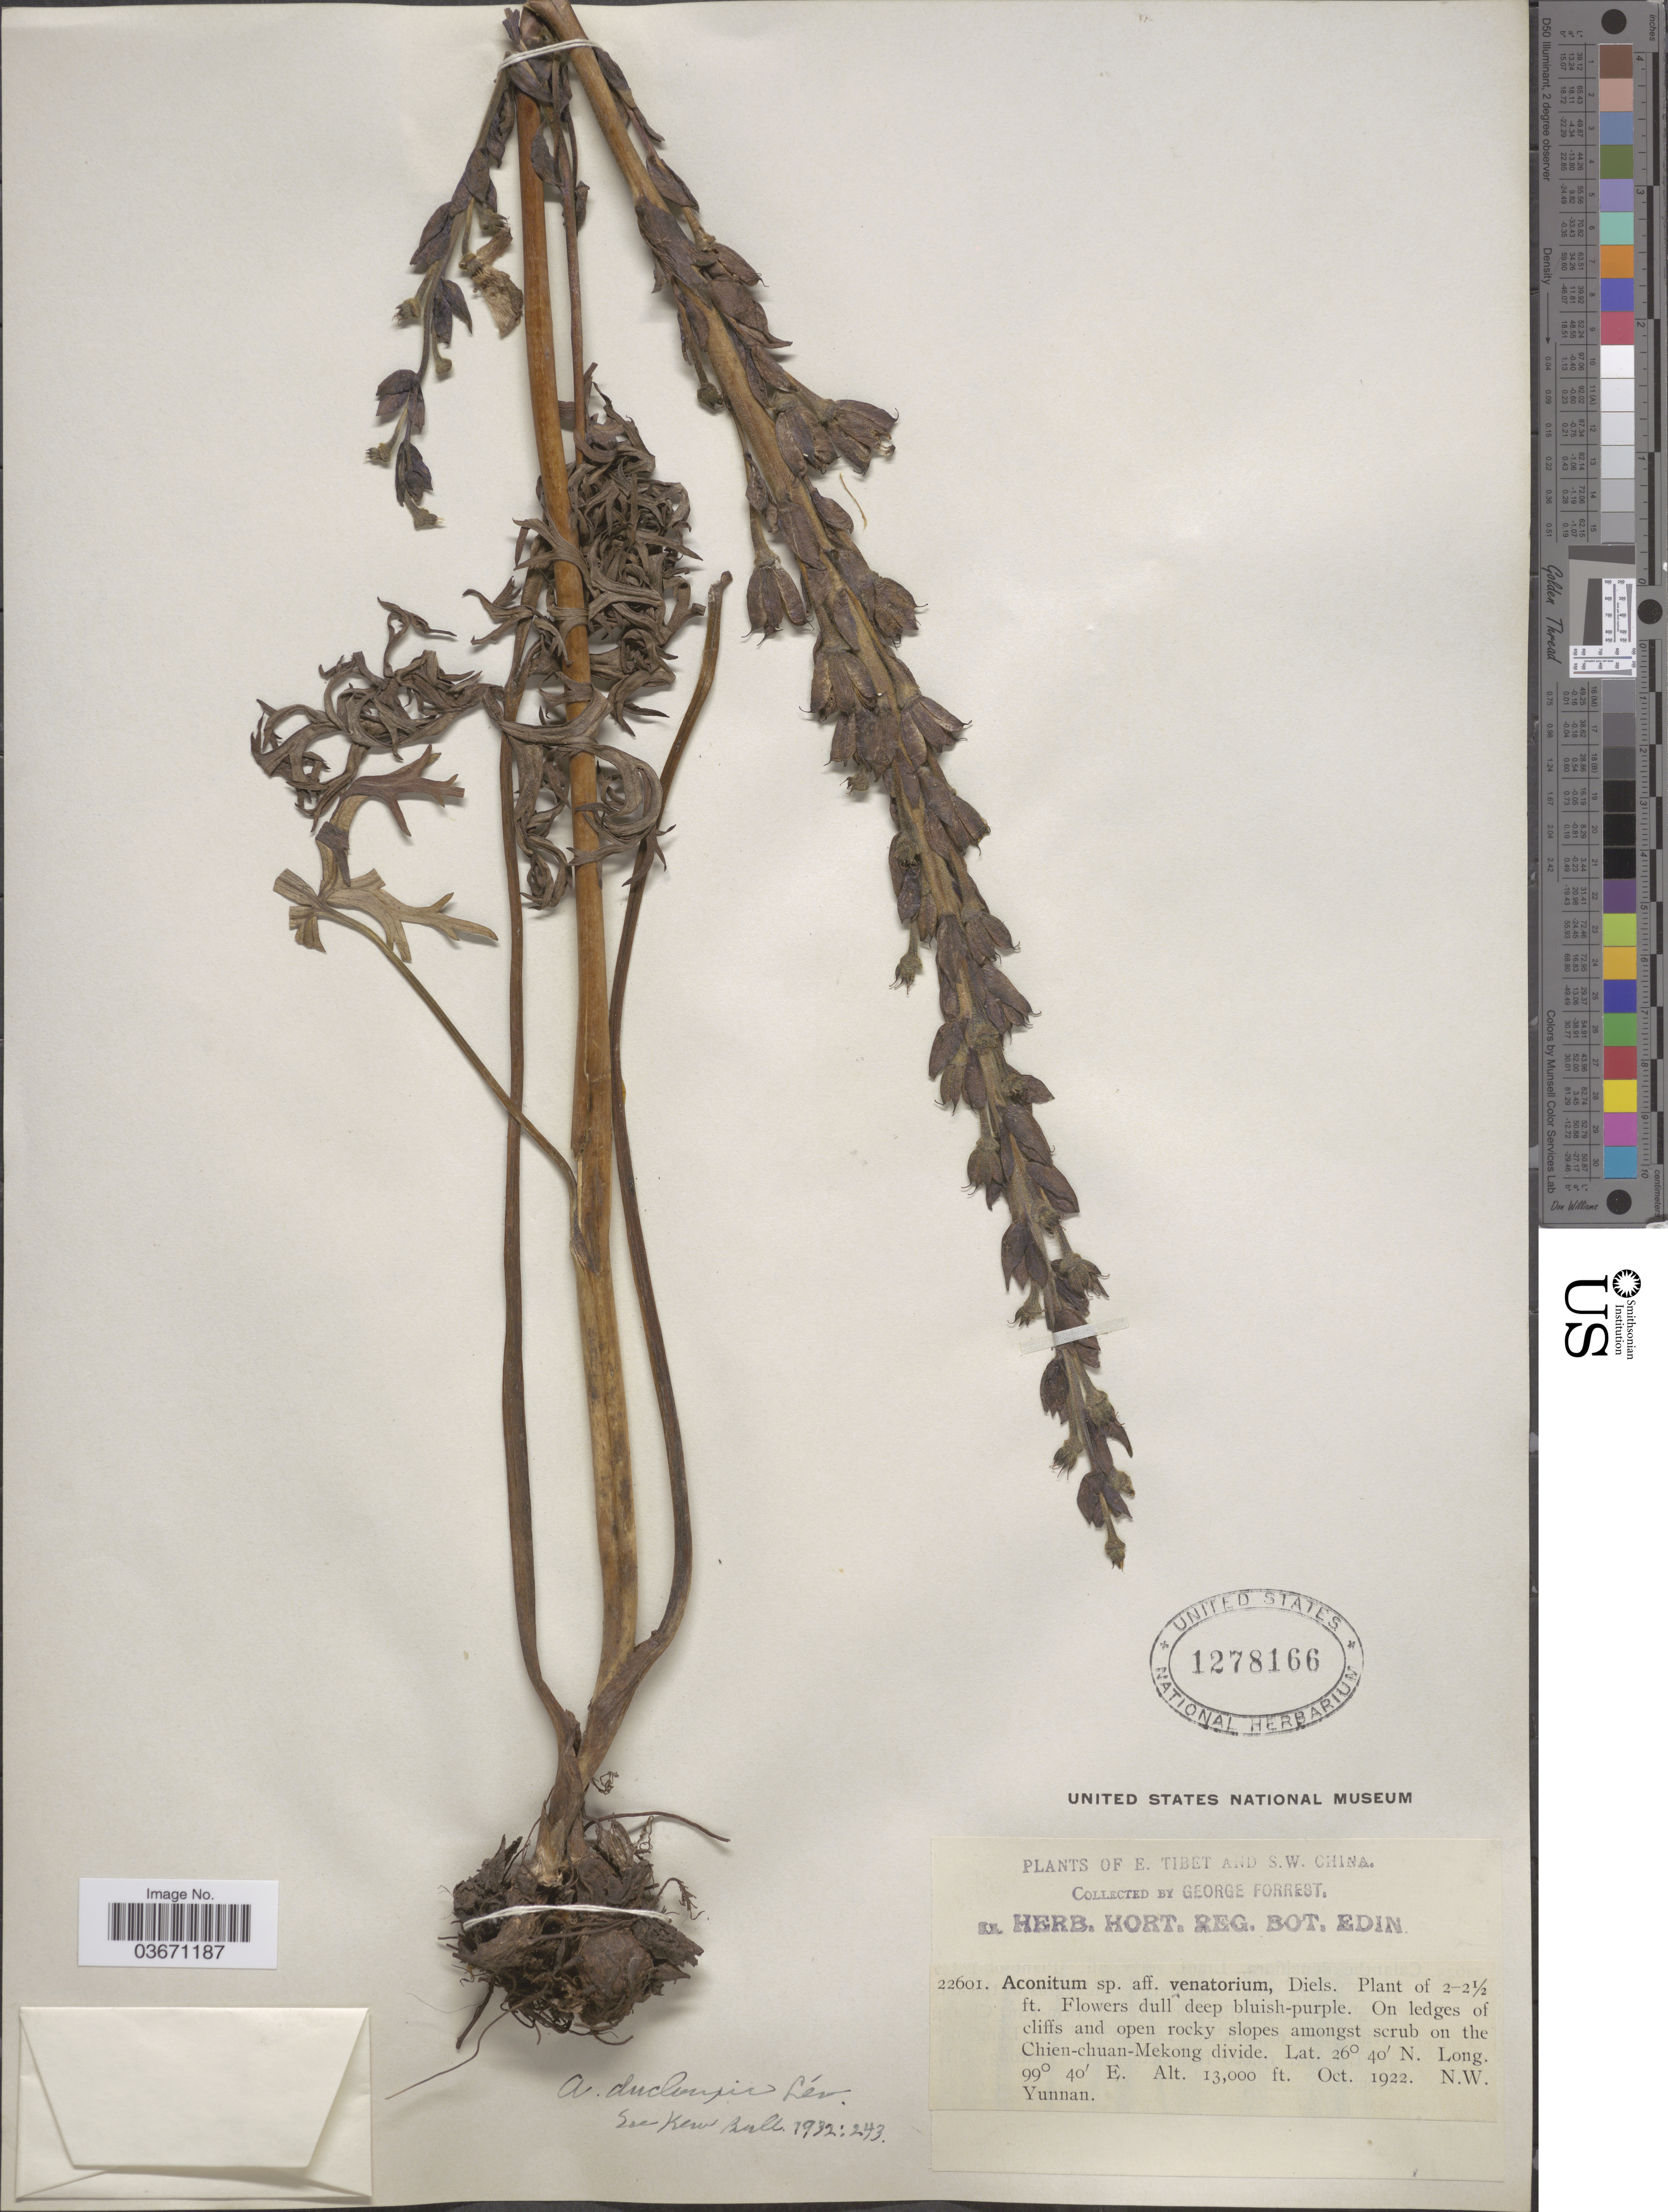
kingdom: Plantae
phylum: Tracheophyta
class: Magnoliopsida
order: Ranunculales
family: Ranunculaceae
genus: Aconitum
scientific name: Aconitum duclouxii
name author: H. Lév.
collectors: G. Forrest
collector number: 22601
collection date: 1922-10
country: China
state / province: Yunnan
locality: S.W. China. On ledges of cliffs and open rocky slopes amongst scrub on the Chien-chuan-Mekong divide. N.W. Yunnan.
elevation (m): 3962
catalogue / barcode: US 1278166